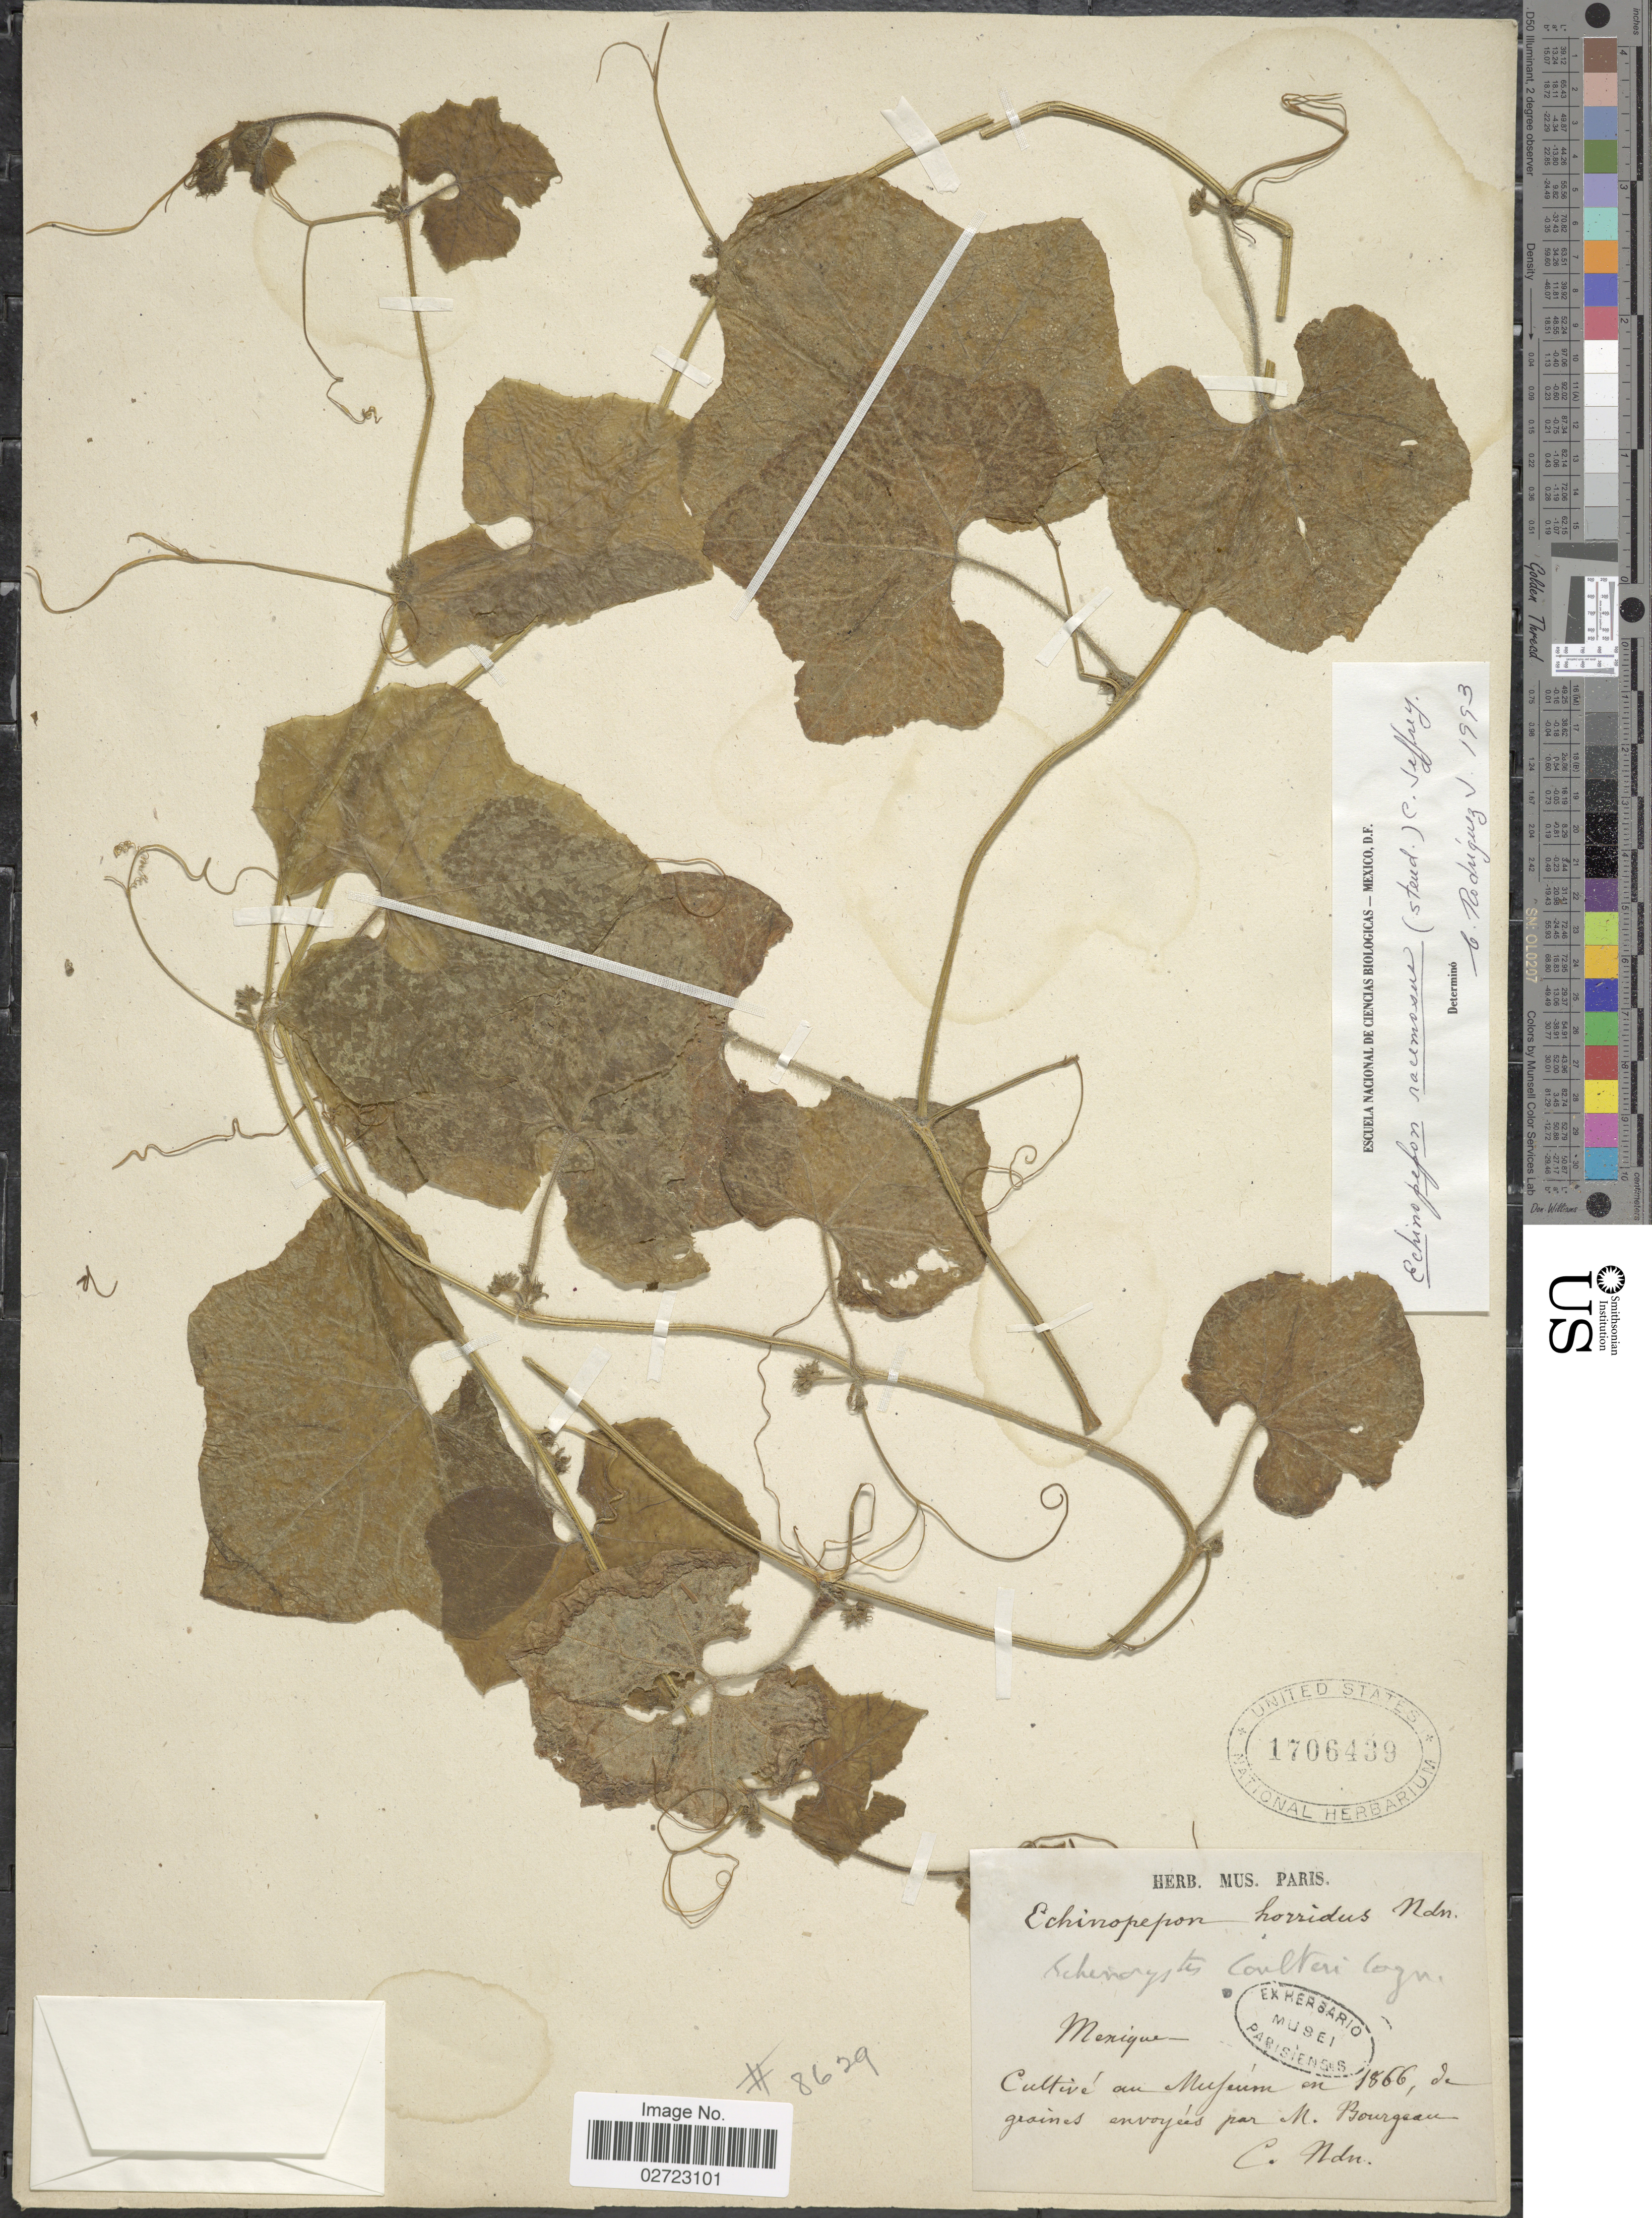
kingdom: Plantae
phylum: Tracheophyta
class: Magnoliopsida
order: Cucurbitales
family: Cucurbitaceae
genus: Echinopepon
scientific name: Echinopepon racemosus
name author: (Steud.) C. Jeffrey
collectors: M. Bourgeau & C. Ndu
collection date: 1866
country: Mexico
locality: Mexique, Cultive au Museum. [interpreted]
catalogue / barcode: US 1706439